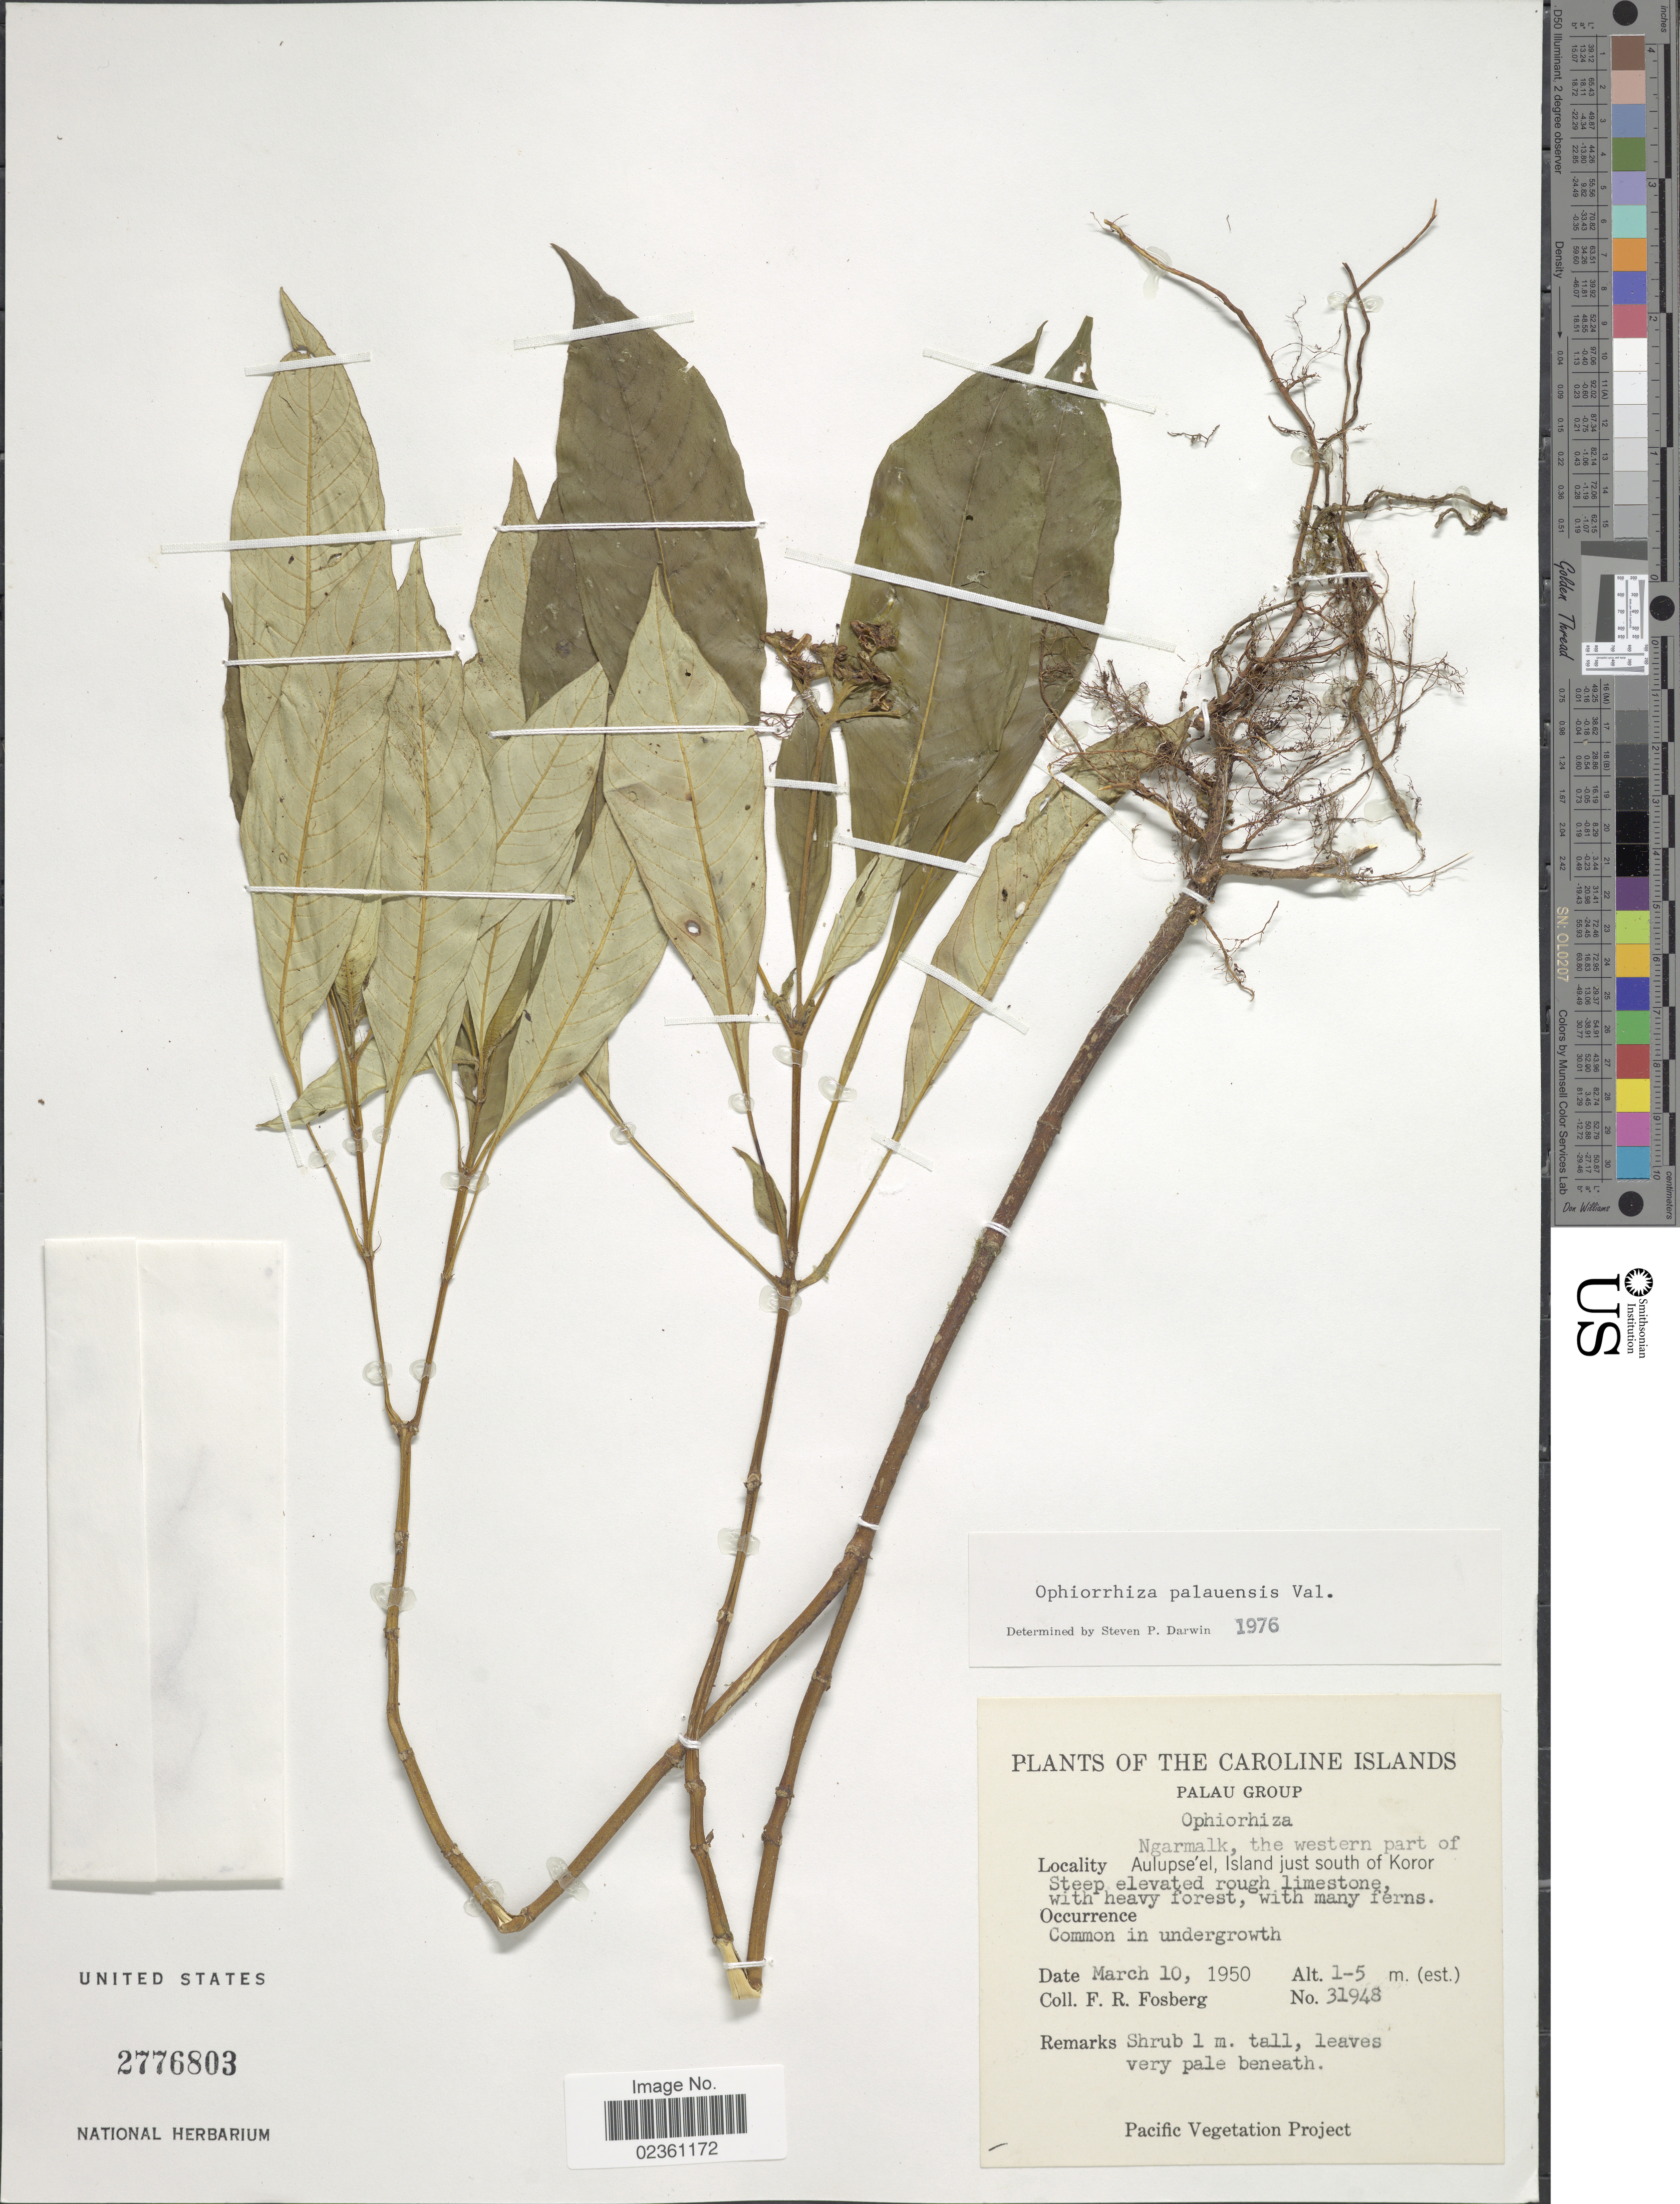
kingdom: Plantae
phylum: Tracheophyta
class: Magnoliopsida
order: Gentianales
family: Rubiaceae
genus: Ophiorrhiza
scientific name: Ophiorrhiza palauensis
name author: Valeton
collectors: F. R. Fosberg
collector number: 31948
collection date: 1950-03-10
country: Palau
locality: The Caroline Islands, Palau Group, Ngarmal, the western part of Aulupse'el, Island just south of Koror, Steep elevated rough limestone, with heavy forest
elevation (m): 1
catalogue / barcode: US 2776803